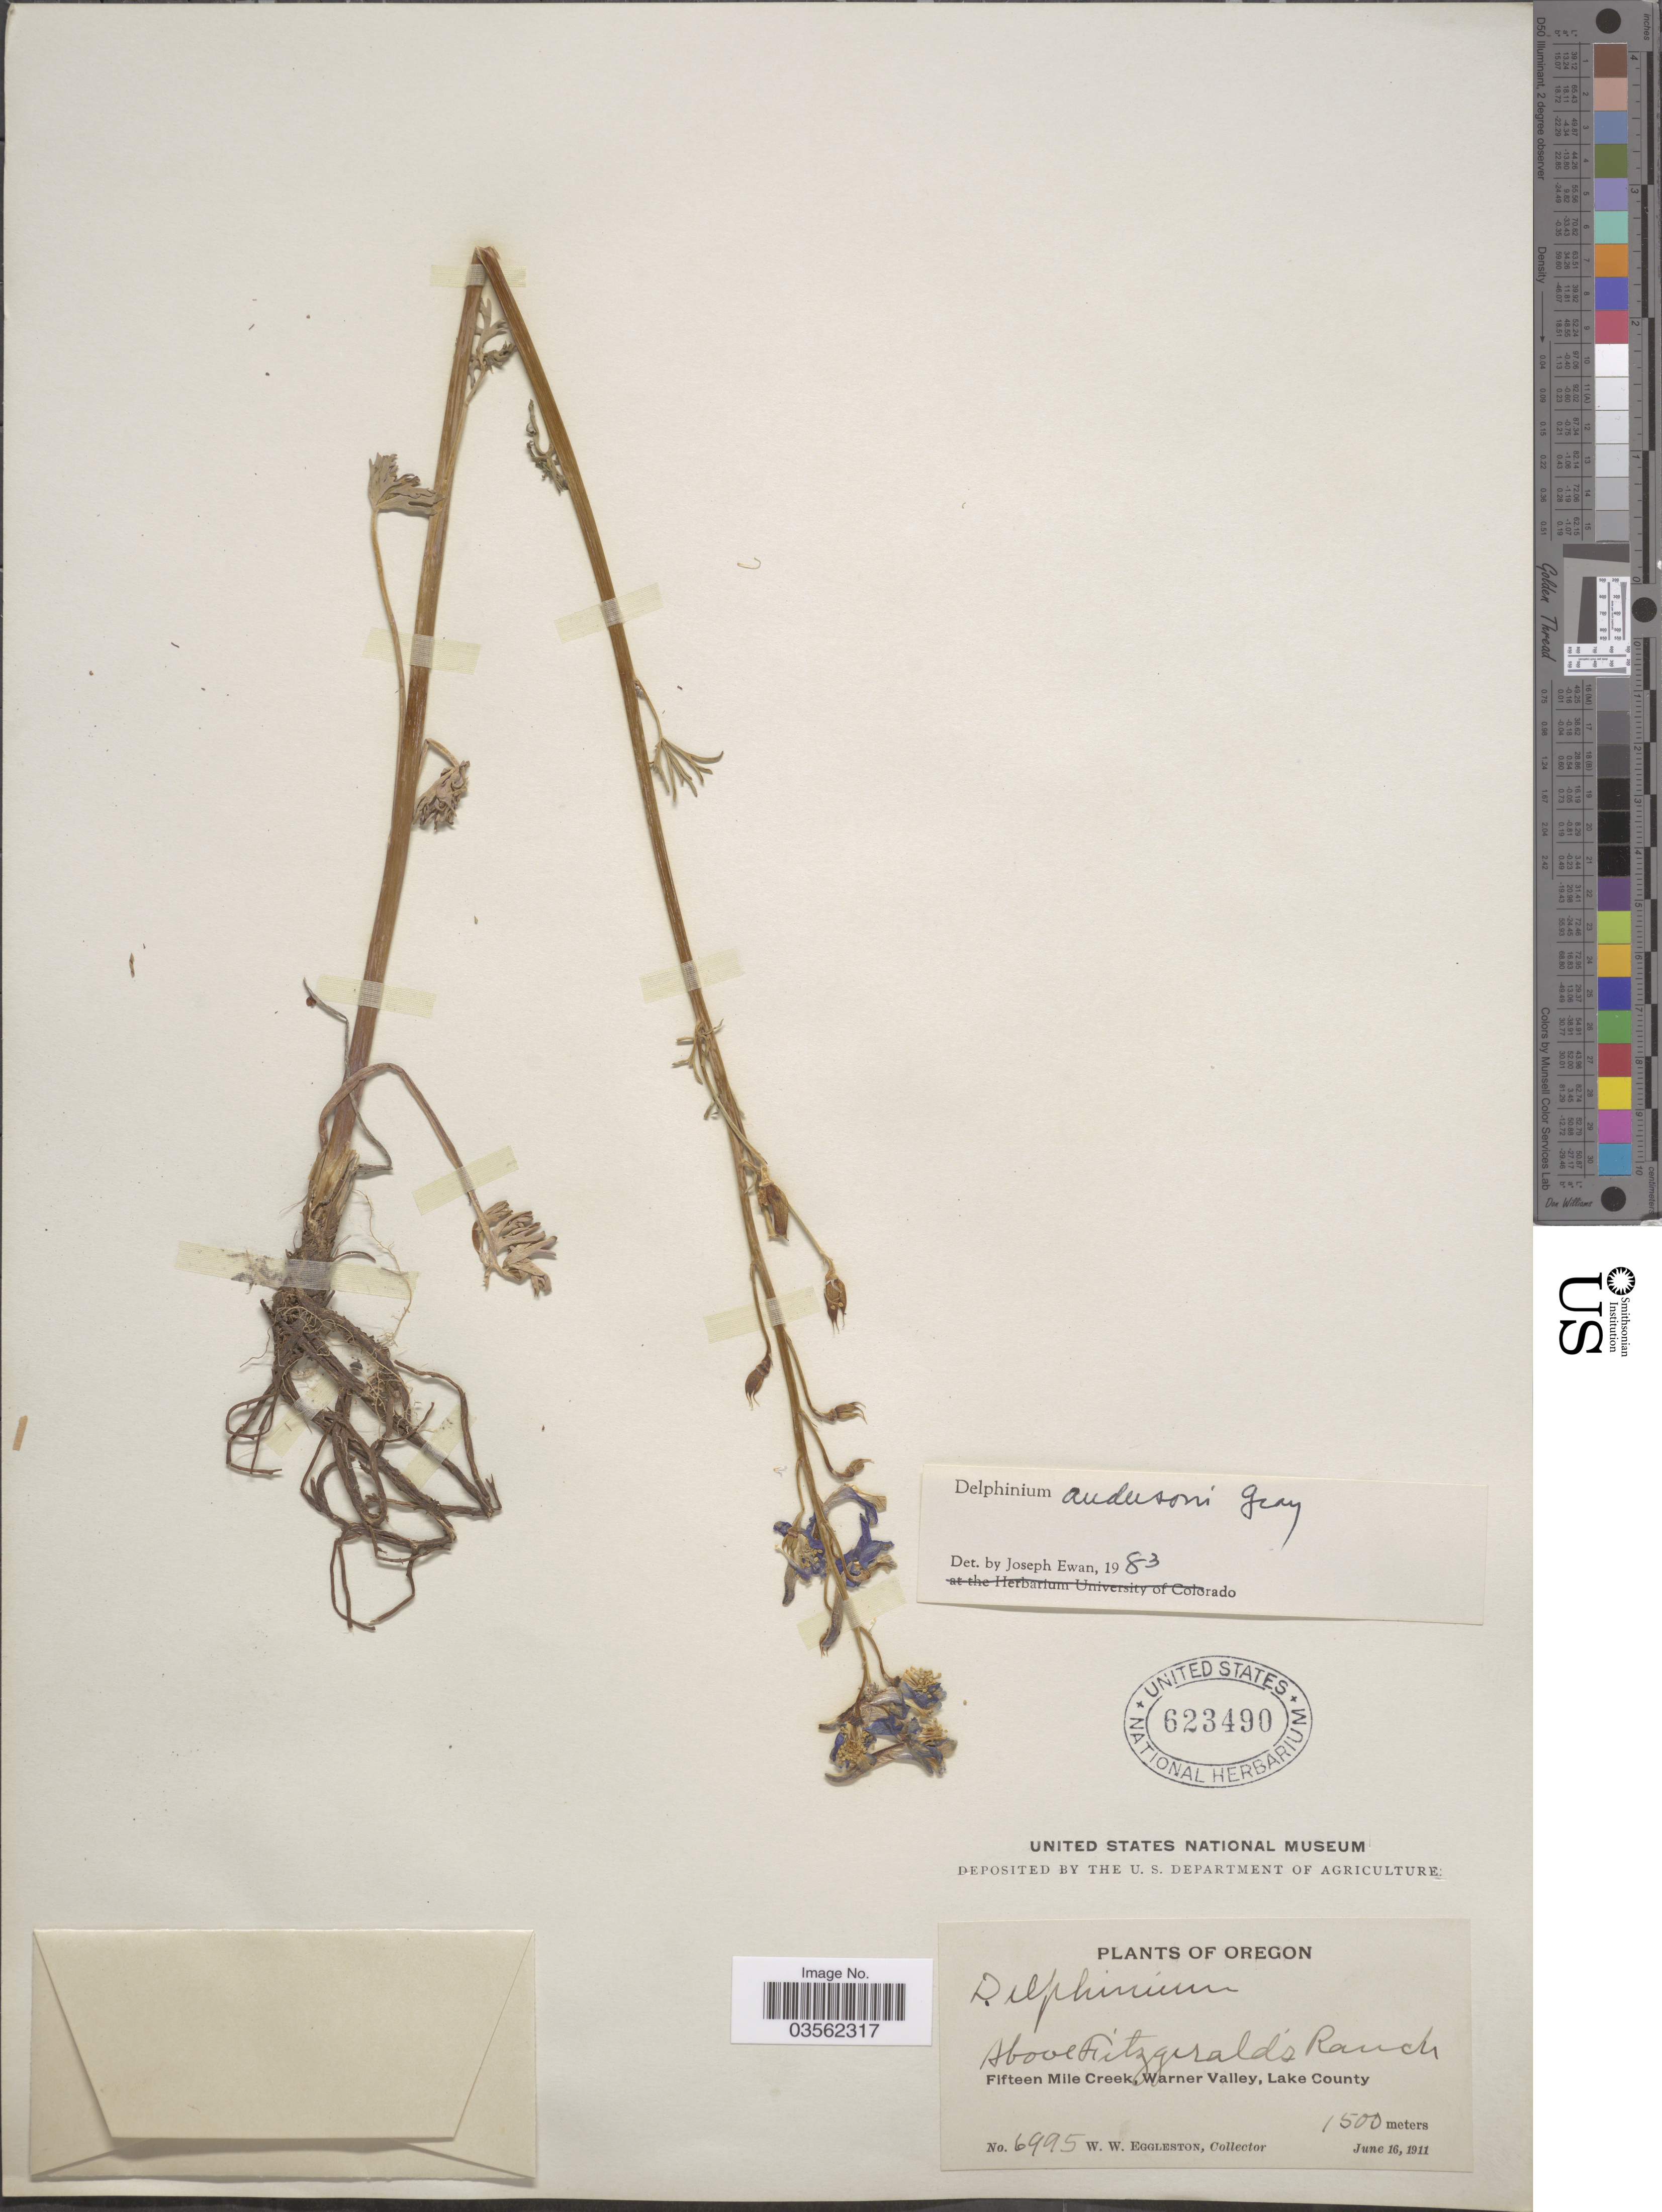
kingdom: Plantae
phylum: Tracheophyta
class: Magnoliopsida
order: Ranunculales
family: Ranunculaceae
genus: Delphinium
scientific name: Delphinium andersonii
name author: A. Gray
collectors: W. W. Eggleston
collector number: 6995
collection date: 1911-06-16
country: United States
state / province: Oregon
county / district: Lake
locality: Above Fitzgerald's Ranch. Fifteen Mile Creek, Warner Valley, Lake County.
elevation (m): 1500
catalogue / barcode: US 623490